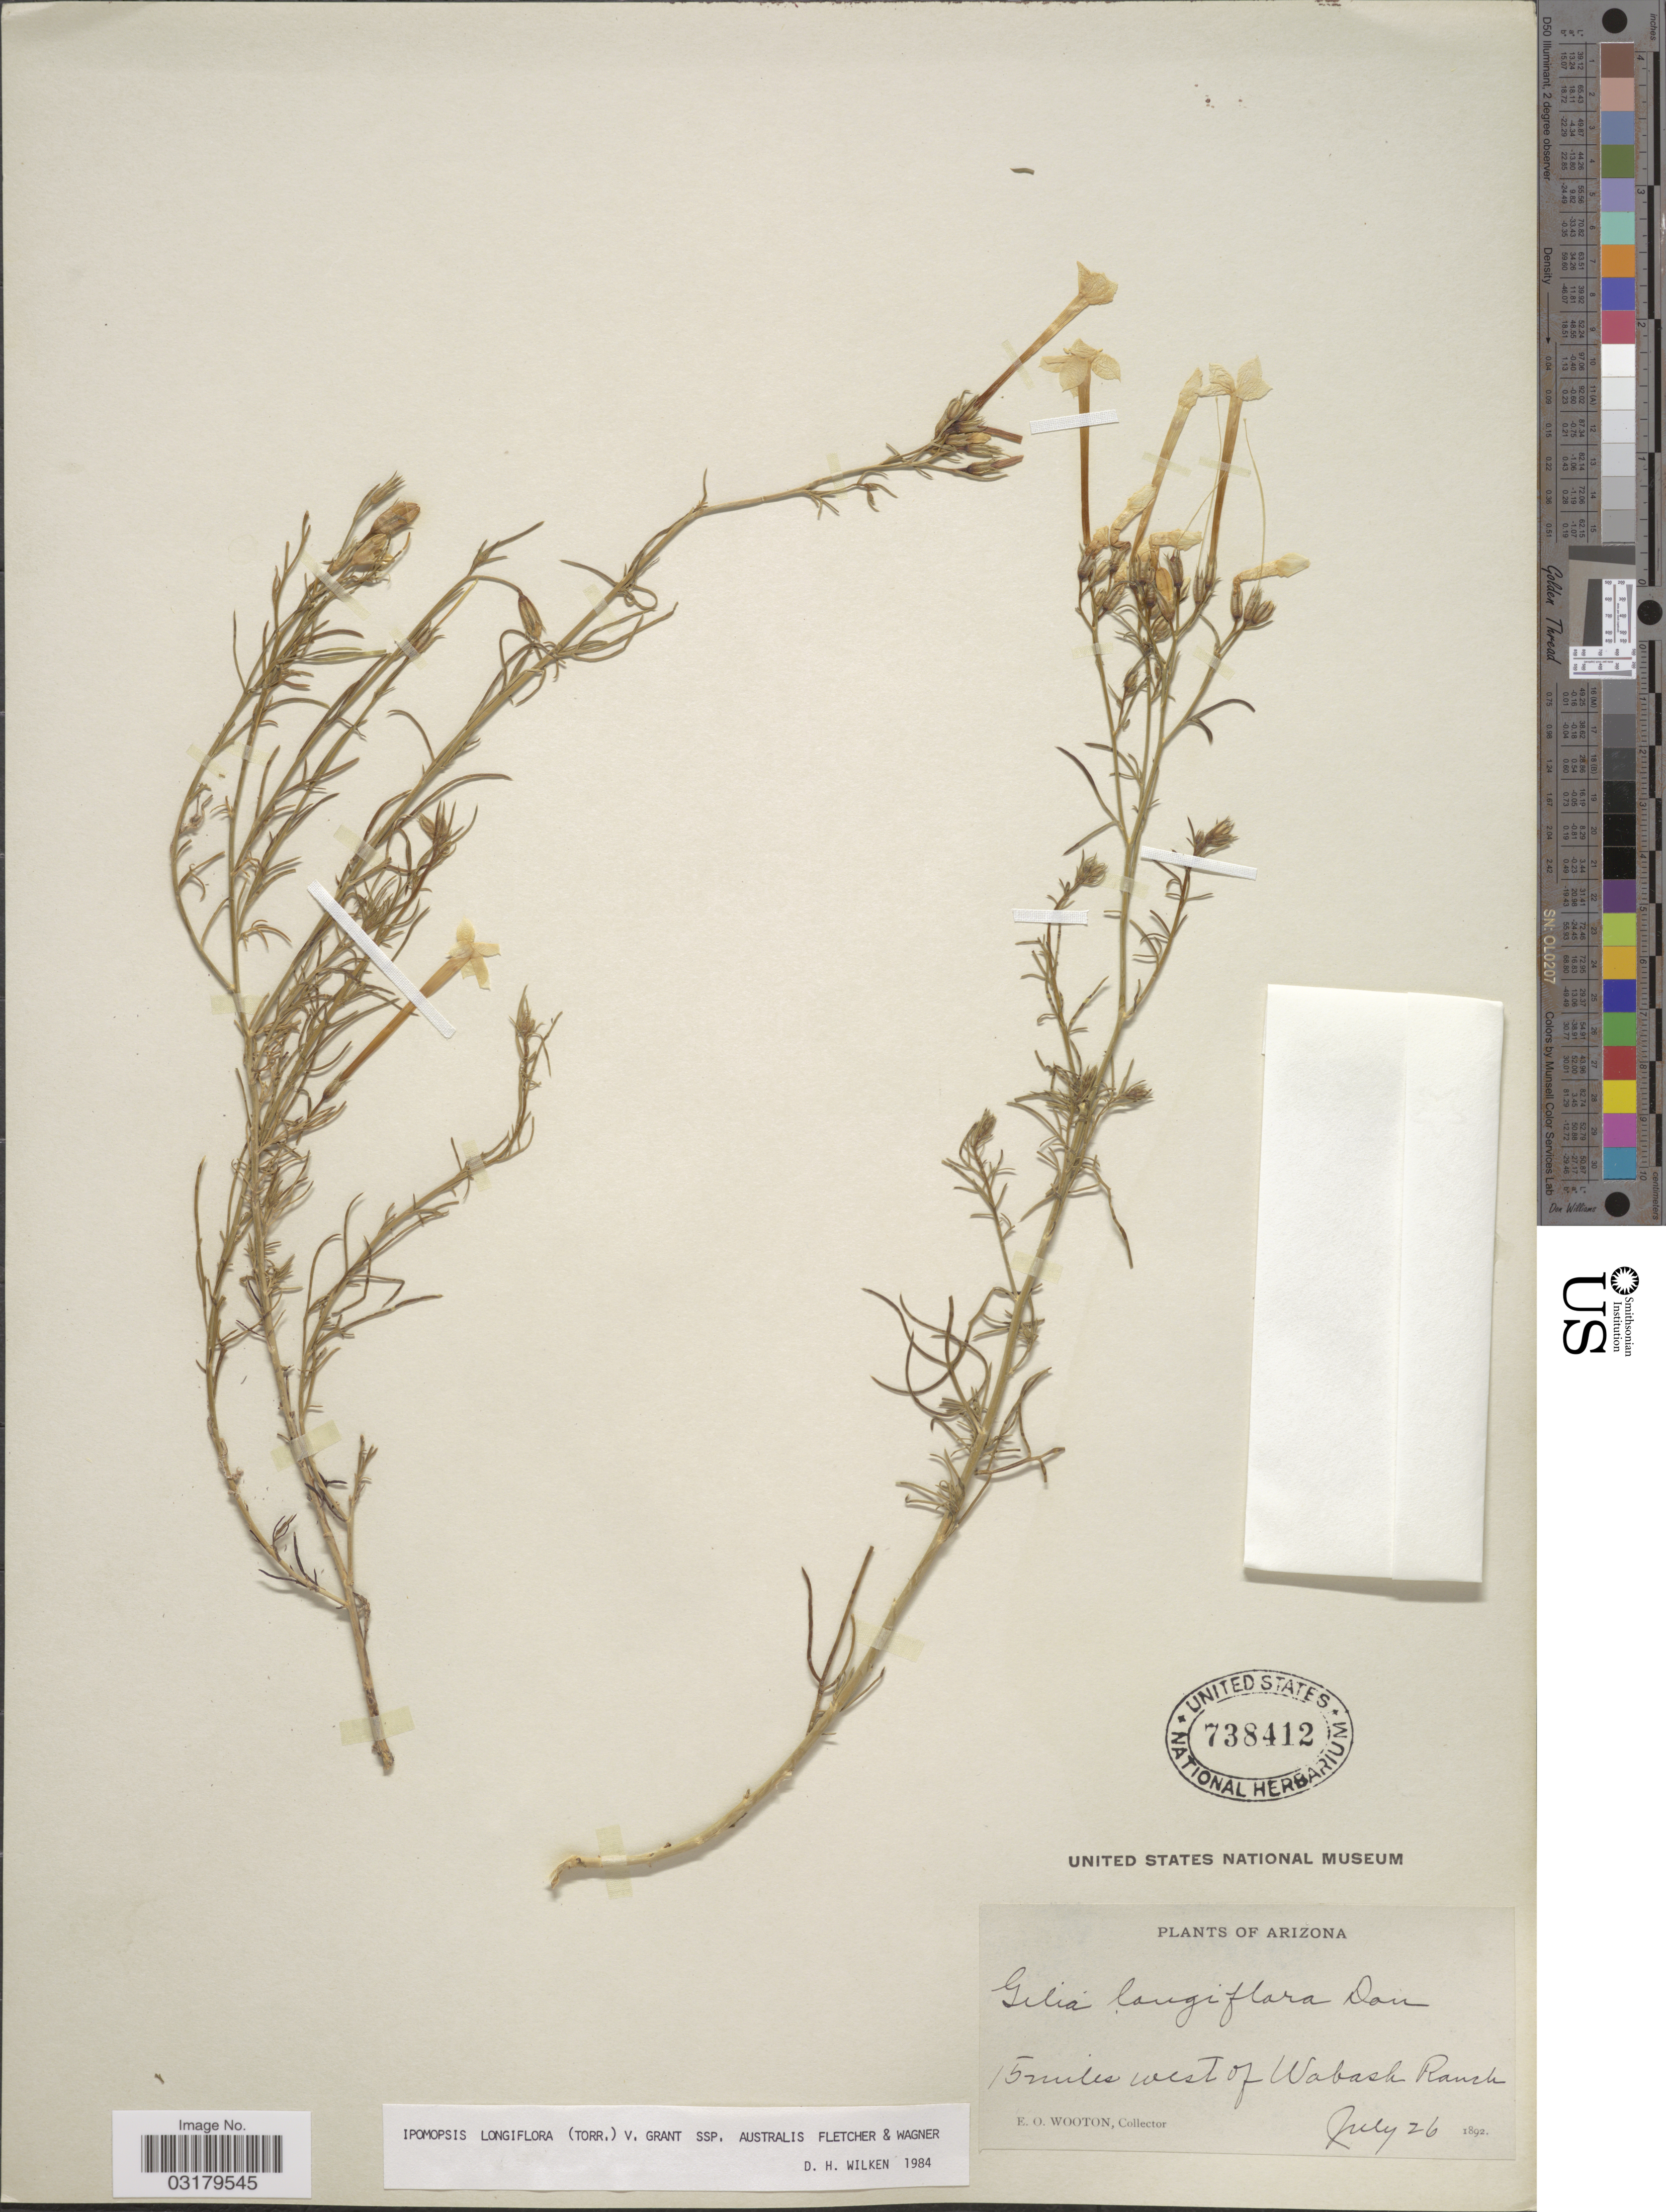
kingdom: Plantae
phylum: Tracheophyta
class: Magnoliopsida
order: Ericales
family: Polemoniaceae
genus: Ipomopsis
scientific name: Ipomopsis longiflora subsp. australis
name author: R.A. Fletcher & W.L. Wagner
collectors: E. O. Wooton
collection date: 1892-07-26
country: United States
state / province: Arizona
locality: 15 miles west of Wabash Ranch.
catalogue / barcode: US 738412